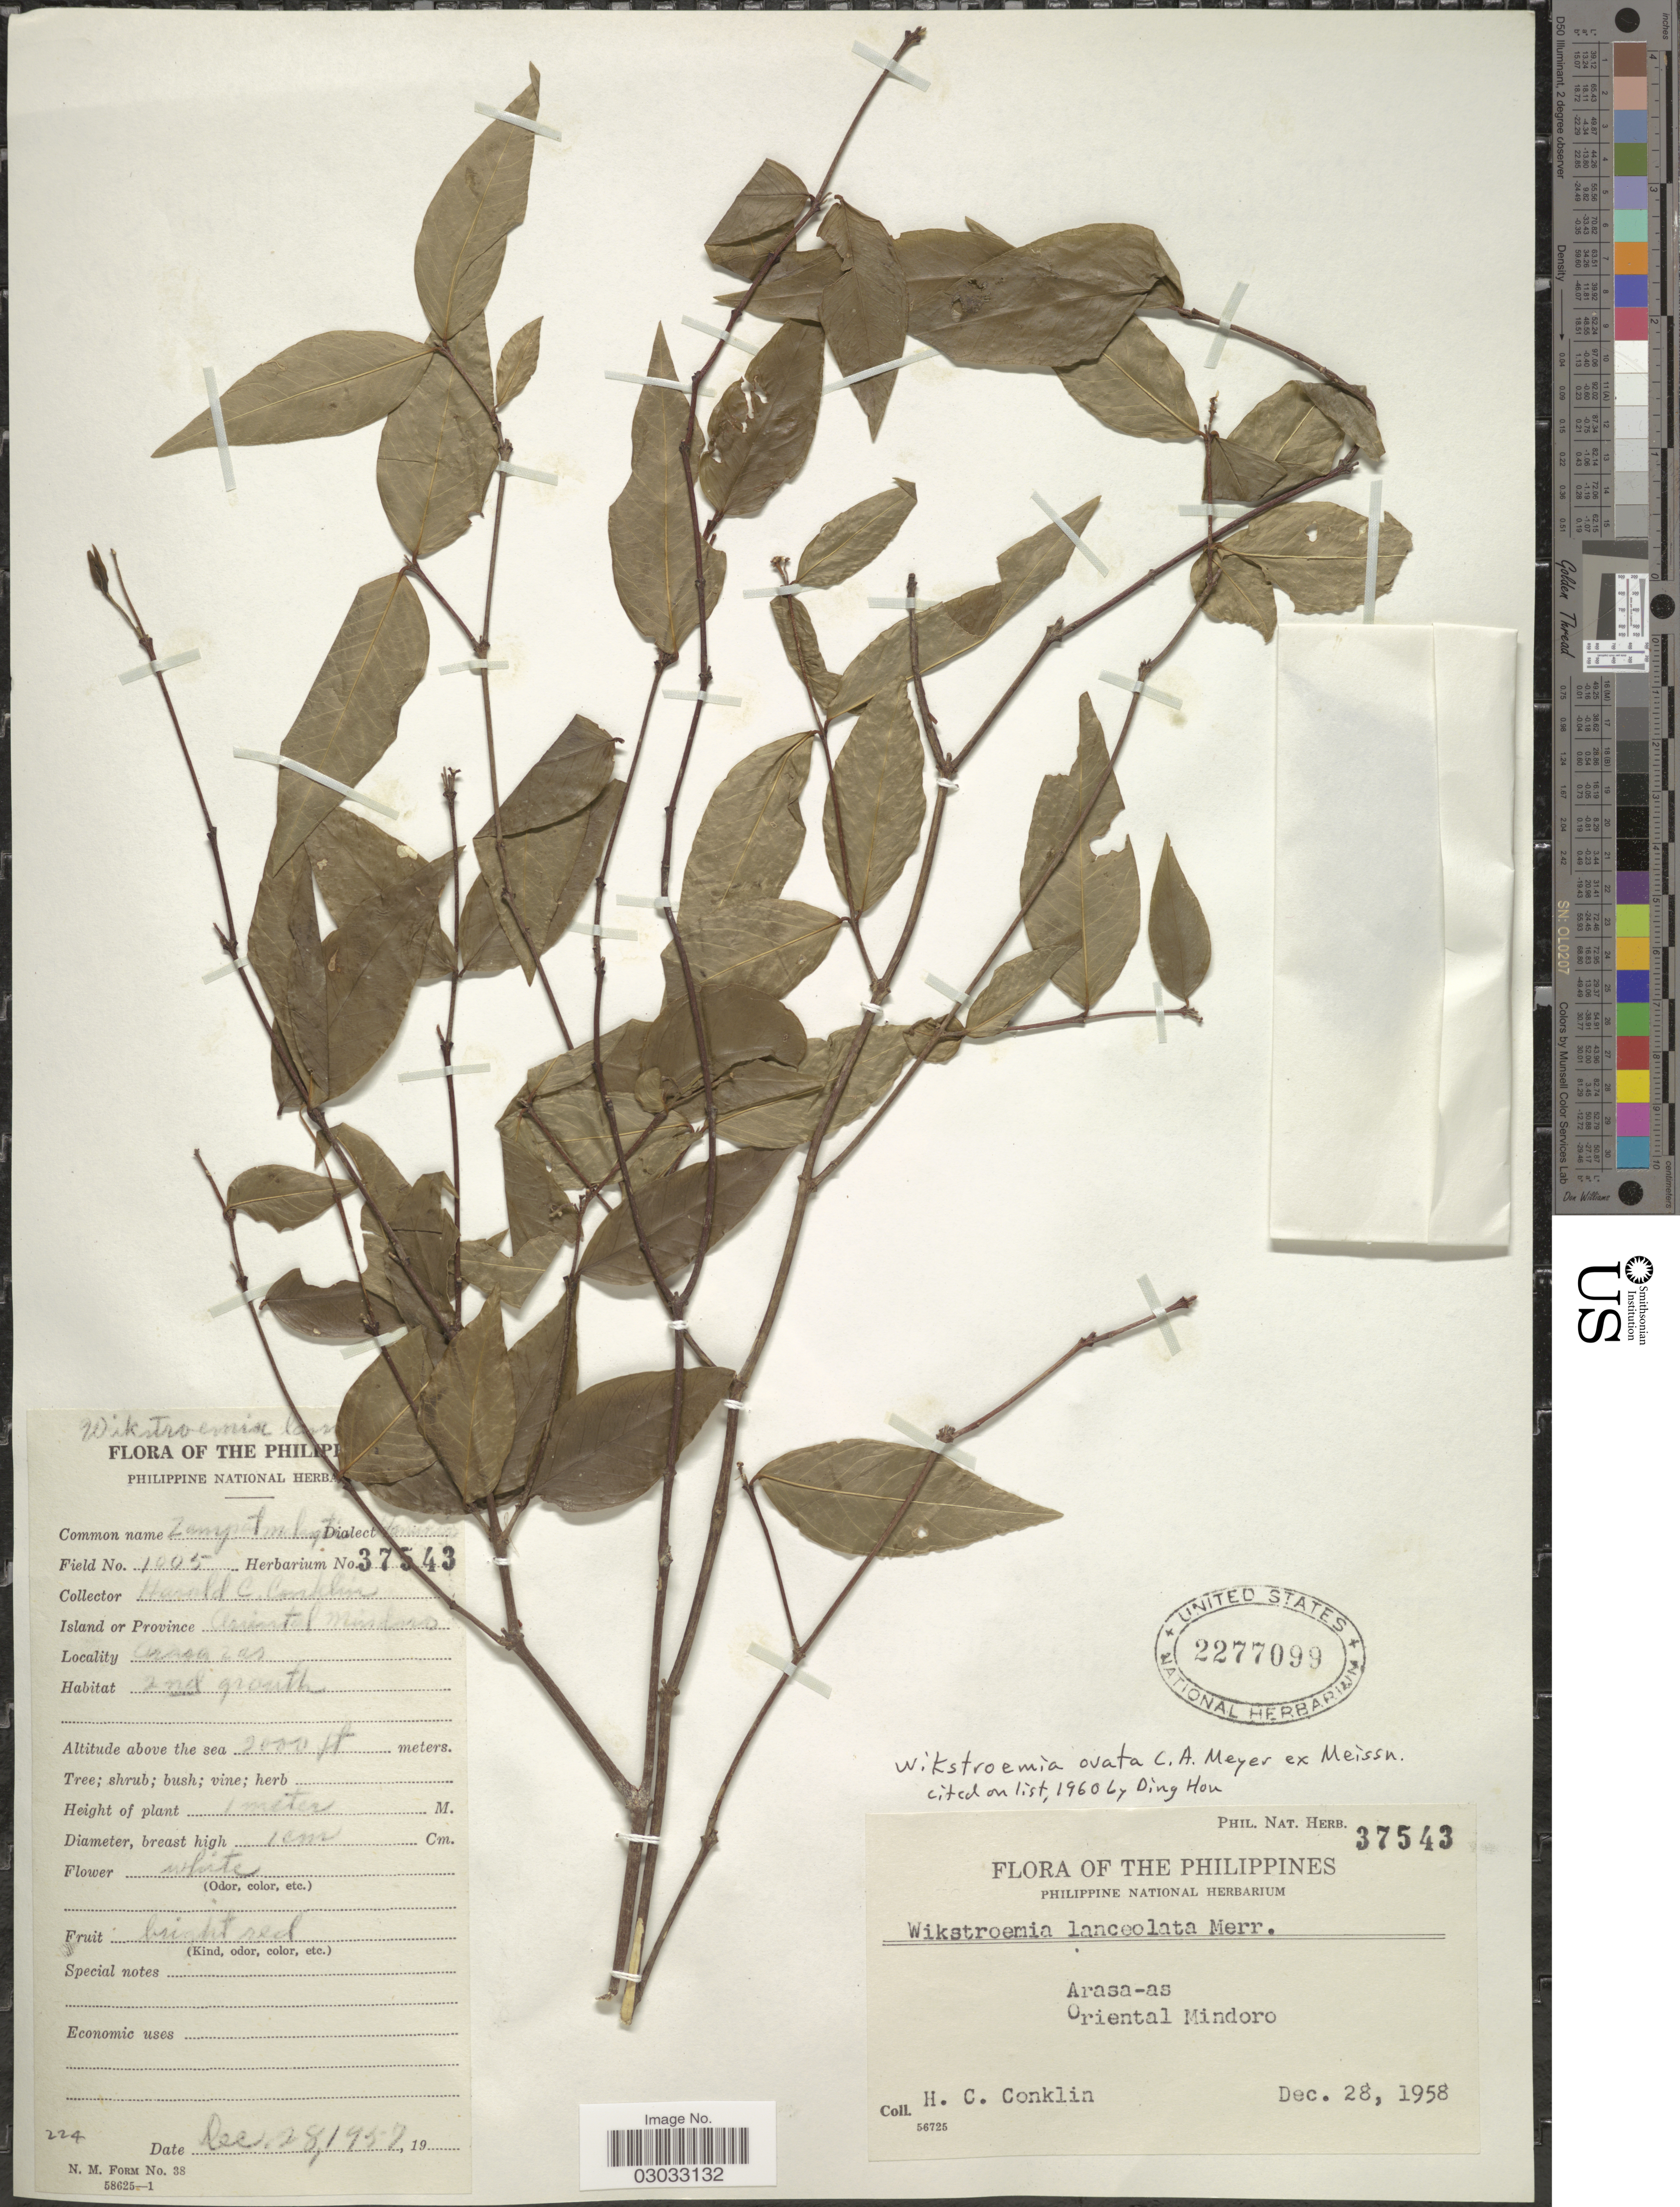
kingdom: Plantae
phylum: Tracheophyta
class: Magnoliopsida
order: Malvales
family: Thymelaeaceae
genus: Wikstroemia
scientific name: Wikstroemia ovata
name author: C.A. Mey.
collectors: H. Conklin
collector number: Phi. Nat. Herb. 37543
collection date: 1958-12-28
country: Philippines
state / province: Mimaropa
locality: Arasa-as, Oriental Mindoro.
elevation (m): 610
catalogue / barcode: US 2277099